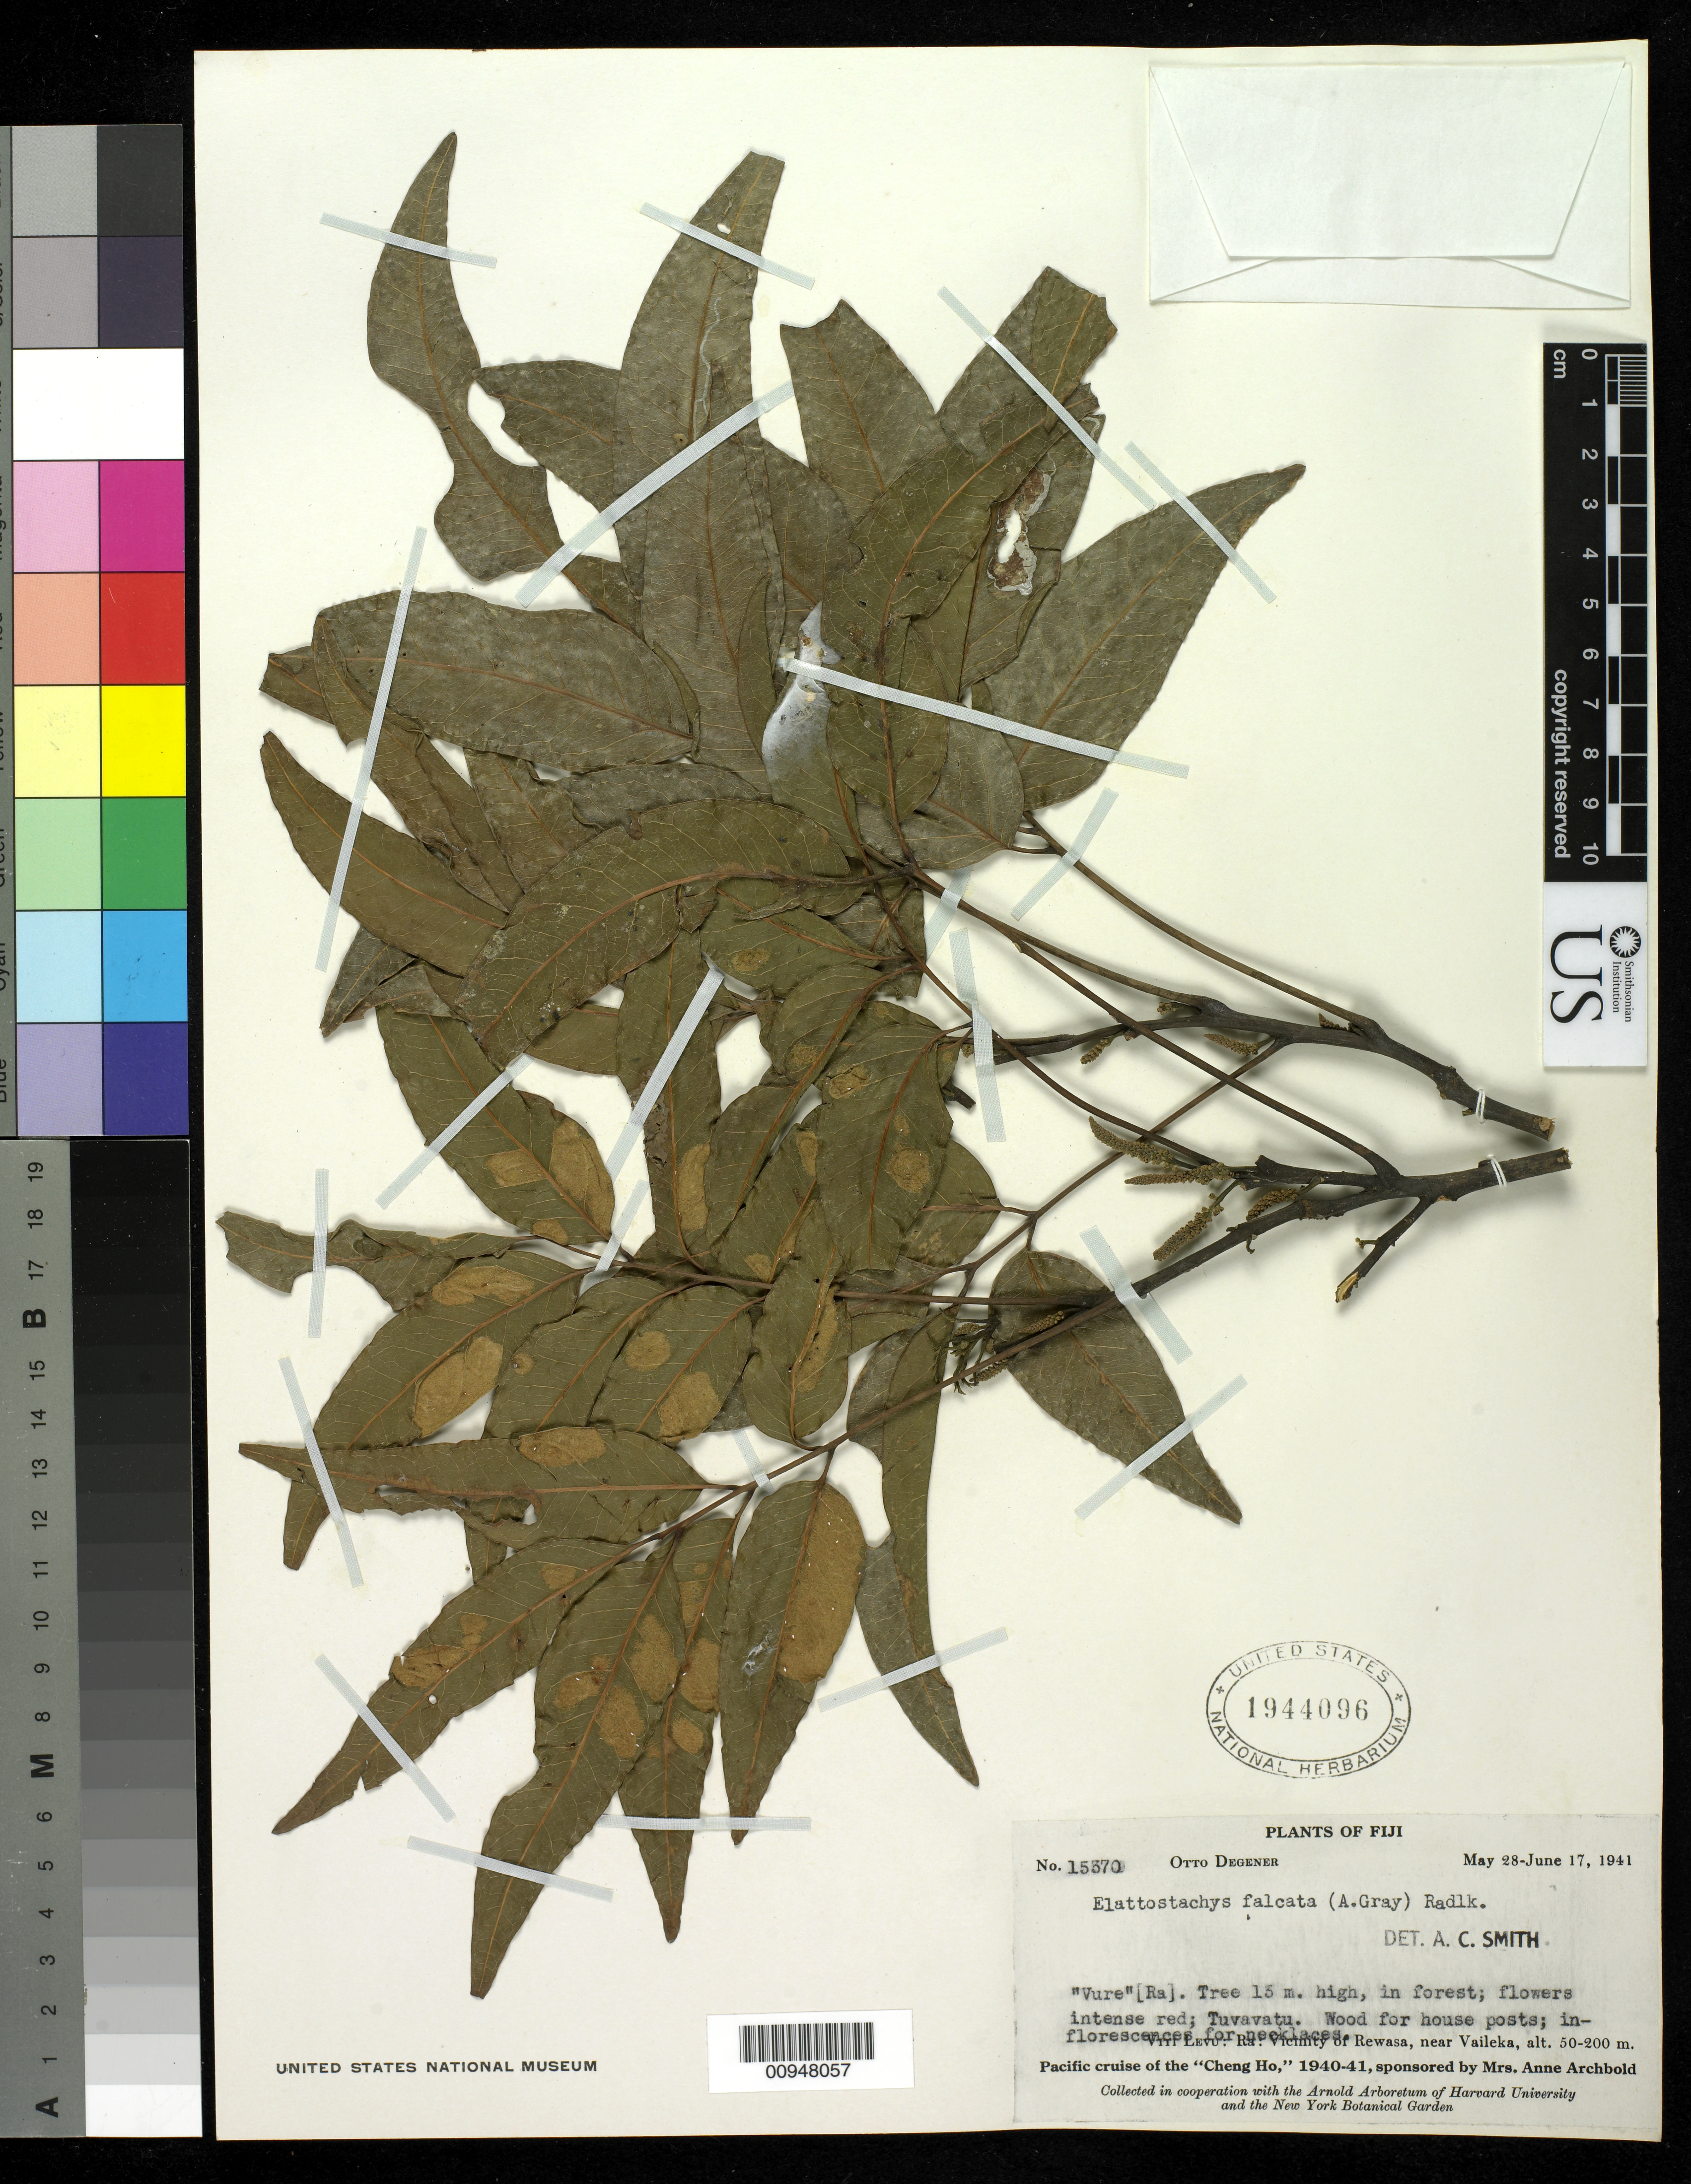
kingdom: Plantae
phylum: Tracheophyta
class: Magnoliopsida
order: Sapindales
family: Sapindaceae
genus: Elattostachys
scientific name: Elattostachys falcata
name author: (A. Gray) Radlk.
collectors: O. Degener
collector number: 15370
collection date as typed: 28 May 1941 to 17 Jun 1941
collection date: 1941-05-28/1941-06-17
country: Fiji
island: Viti Levu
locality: Vicinity of Rewasa, near Vaileka.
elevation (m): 50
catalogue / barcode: US 1944096